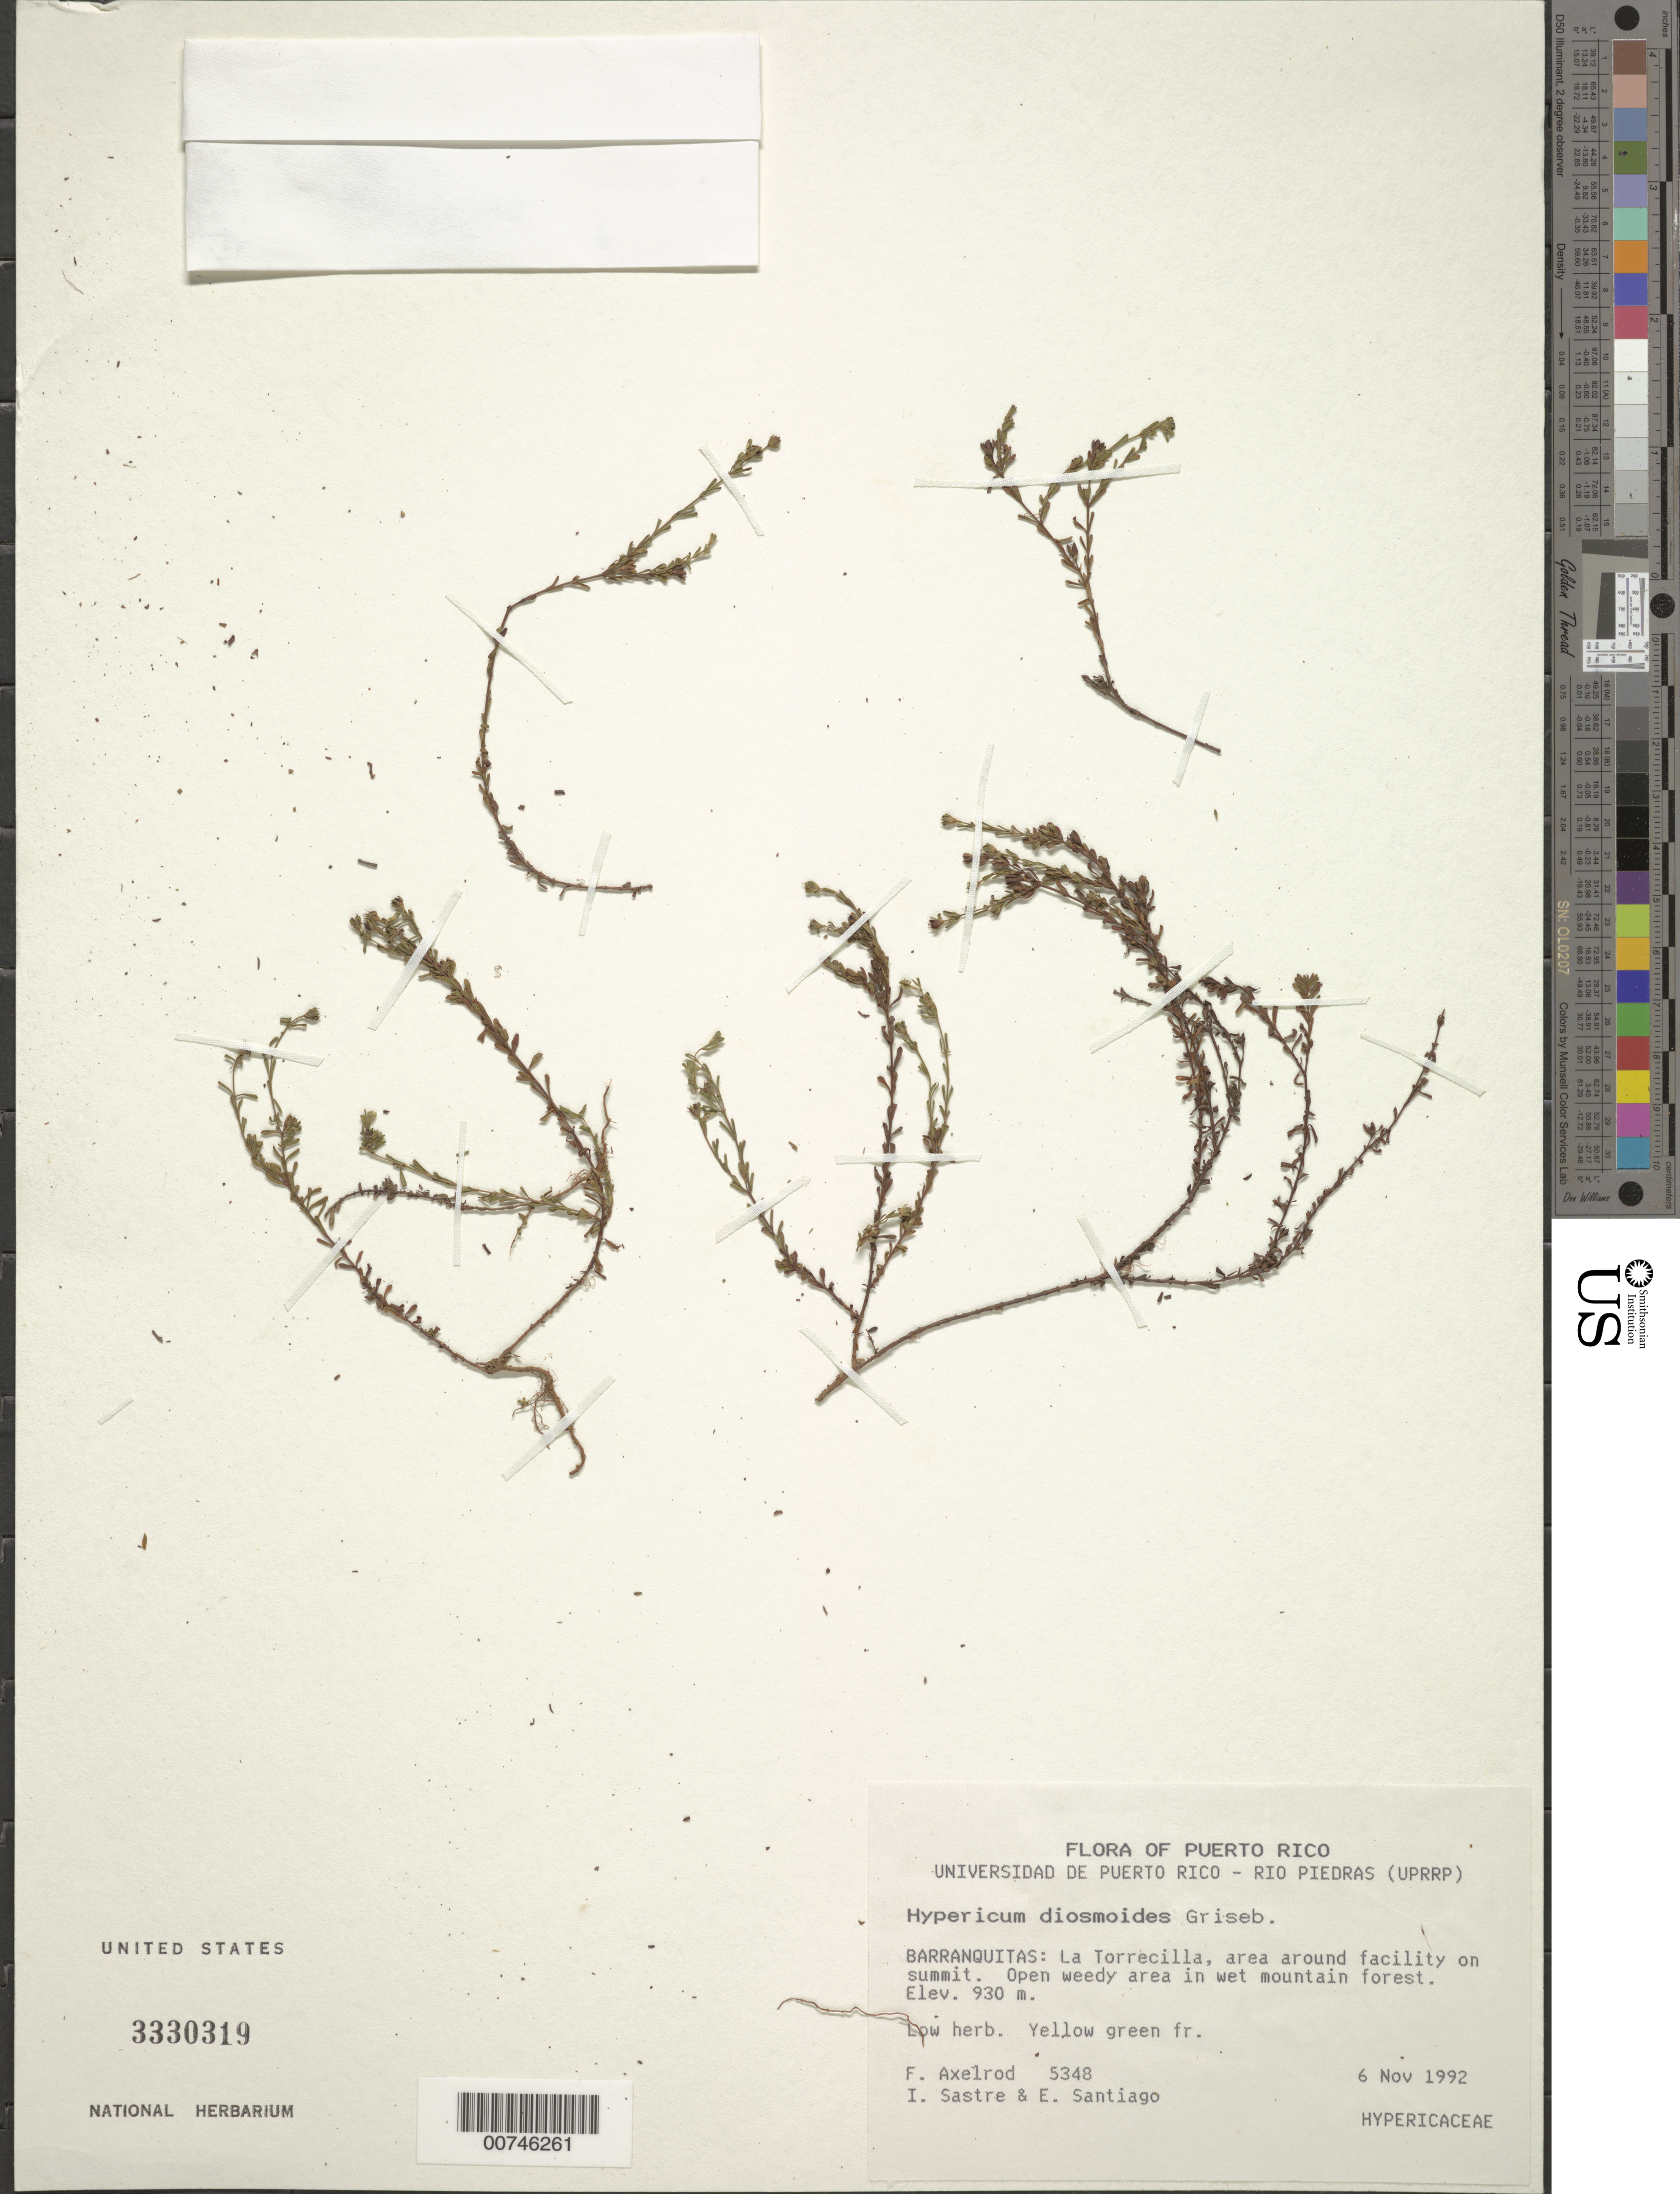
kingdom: Plantae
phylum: Tracheophyta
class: Magnoliopsida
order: Malpighiales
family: Hypericaceae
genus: Hypericum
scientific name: Hypericum diosmoides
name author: Griseb.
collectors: F. S. Axelrod, I. Sastre-de Jesús & E. Santiago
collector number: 5348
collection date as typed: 06 Nov 1992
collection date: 1992-11-06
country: Puerto Rico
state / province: Barranquitas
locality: Barranquitas: La Torrecilla, area around facility on summit. Open weedy area in wet mountain forest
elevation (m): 930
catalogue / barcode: US 3330319